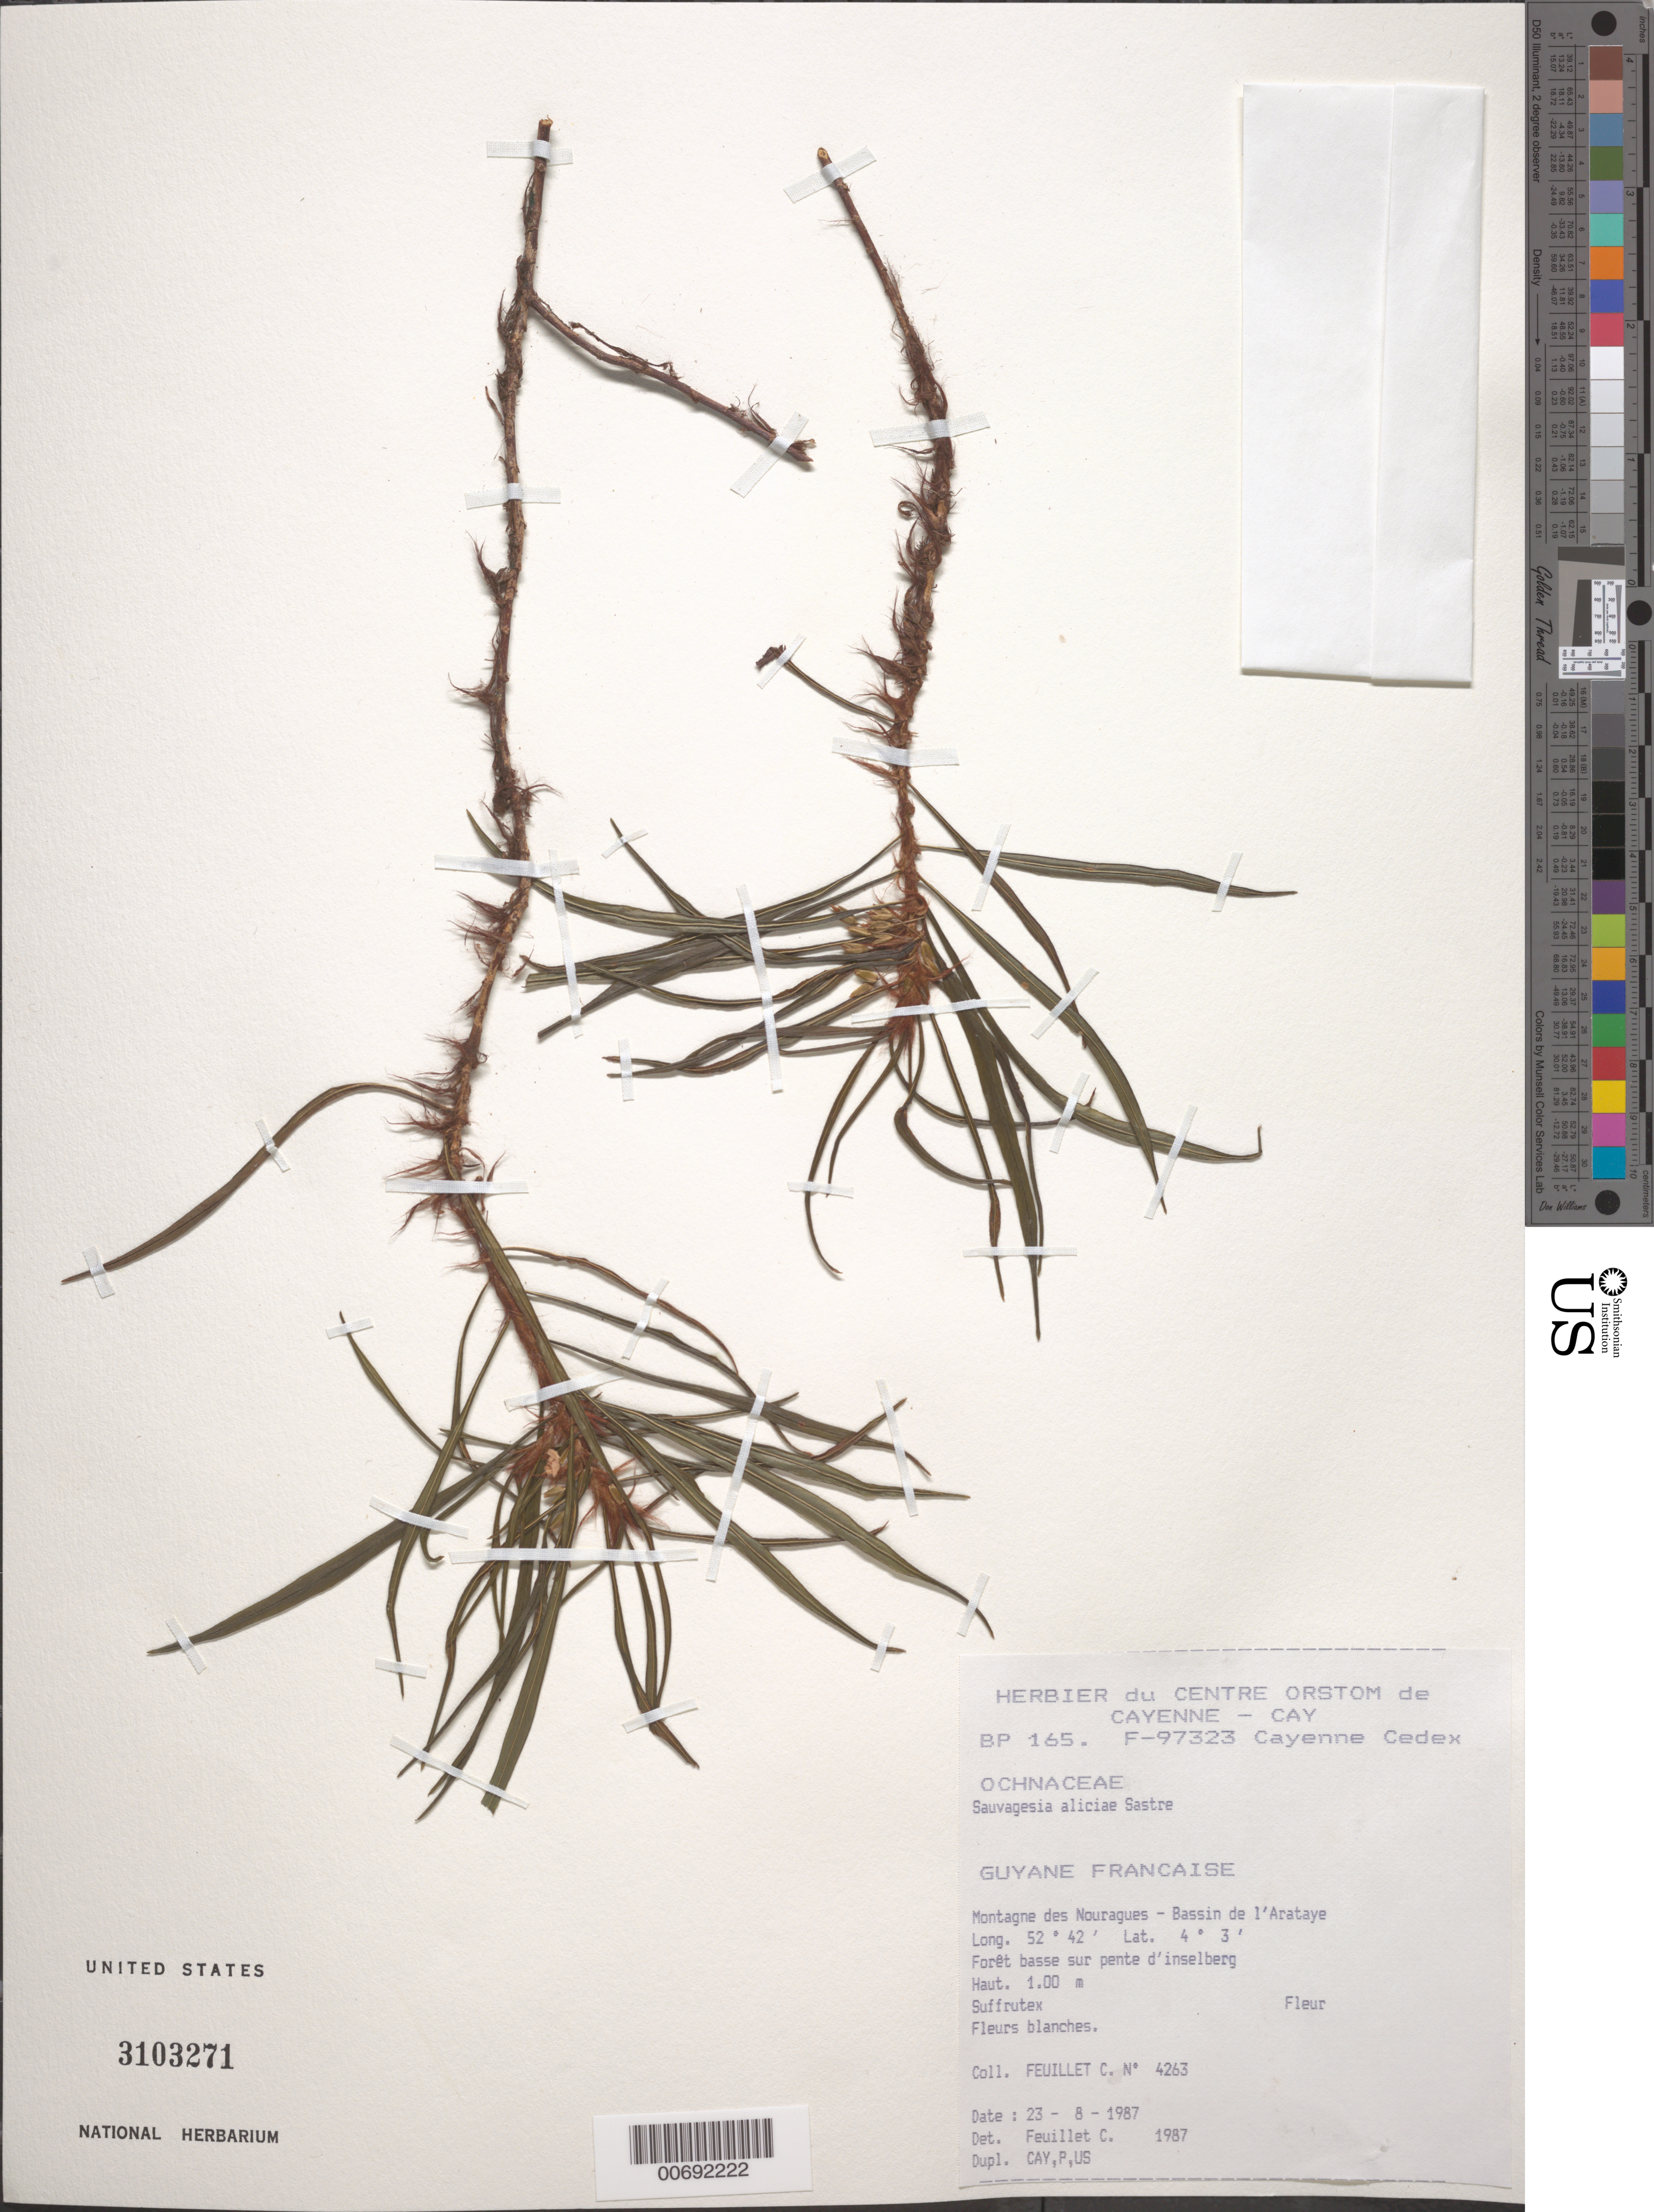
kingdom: Plantae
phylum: Tracheophyta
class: Magnoliopsida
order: Malpighiales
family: Ochnaceae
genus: Sauvagesia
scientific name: Sauvagesia aliciae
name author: Sastre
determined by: Feuillet, C.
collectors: C. Feuillet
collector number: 4263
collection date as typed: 23 Aug 1987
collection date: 1987-08-23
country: French Guiana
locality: Station des Nouragues, Bassin de l'Approuague, Arataye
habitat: Low forest on mountain slope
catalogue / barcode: US 3103271